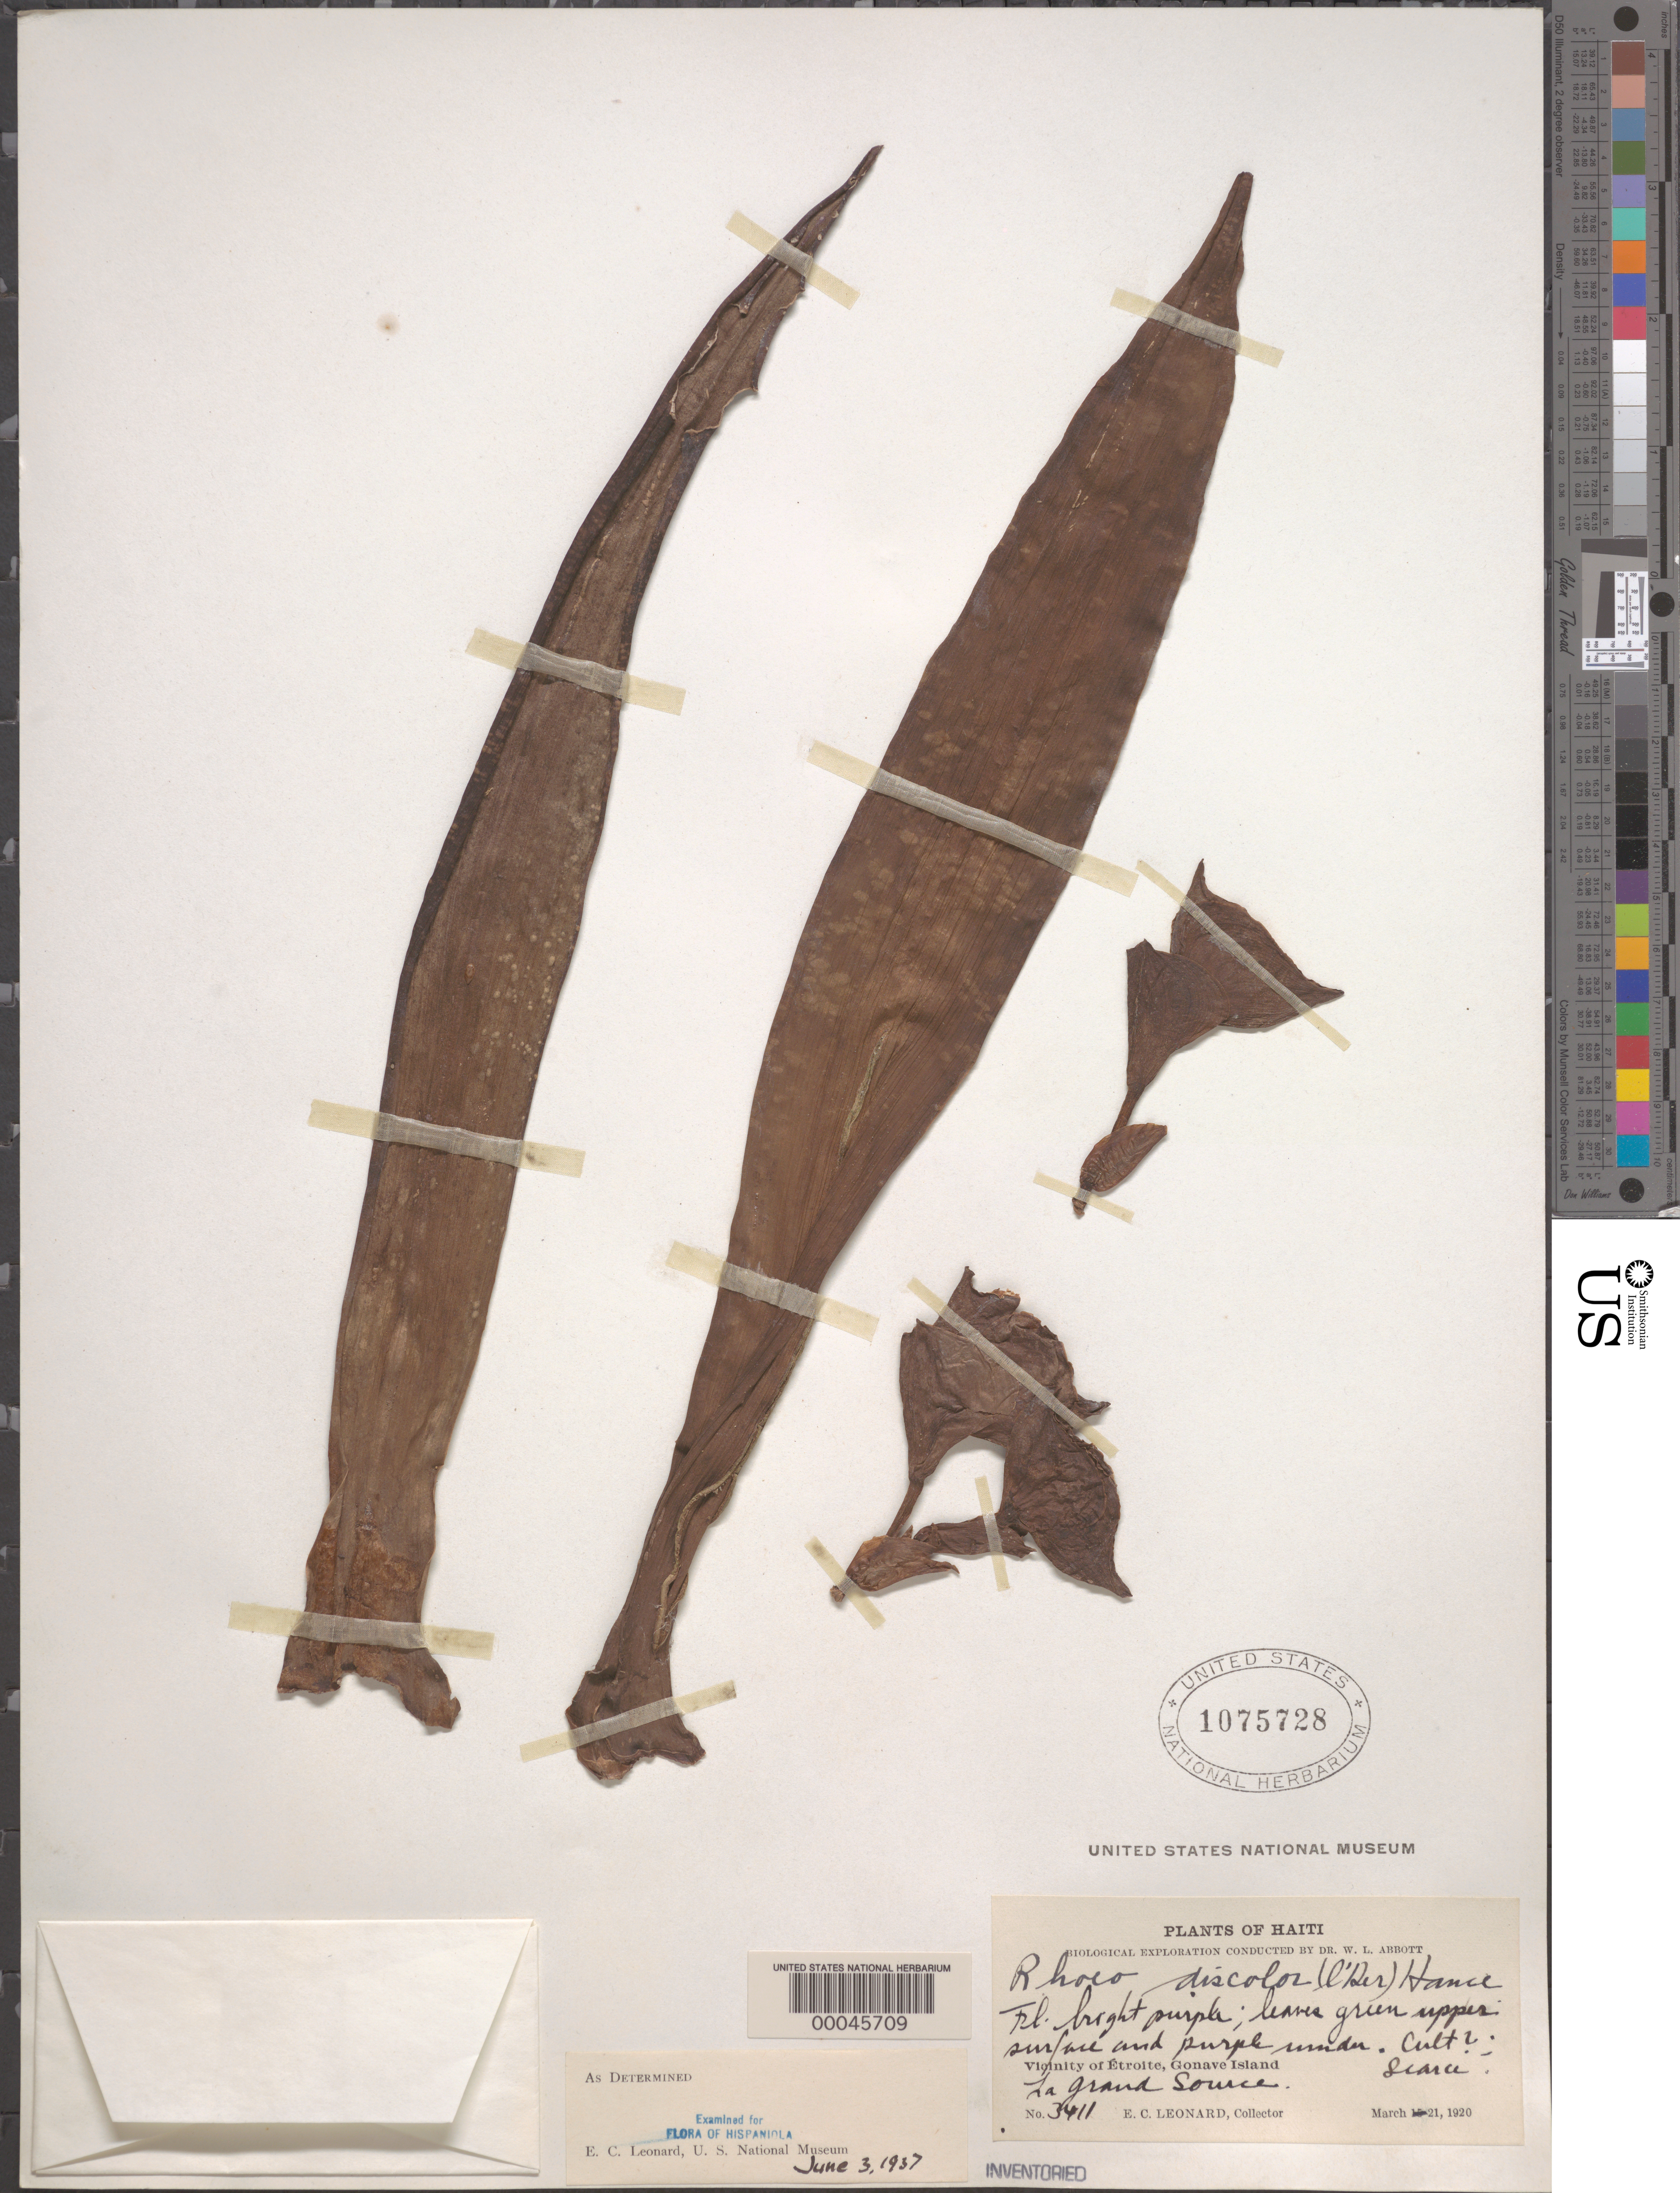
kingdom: Plantae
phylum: Tracheophyta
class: Liliopsida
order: Commelinales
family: Commelinaceae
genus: Tradescantia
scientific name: Tradescantia spathacea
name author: Sw.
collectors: E. C. Leonard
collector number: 3411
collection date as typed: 21 Mar 1920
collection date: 1920-03-21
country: Haiti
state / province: Ouest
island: Gonave Island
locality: Near etroite, la grand source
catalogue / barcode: US 1075728